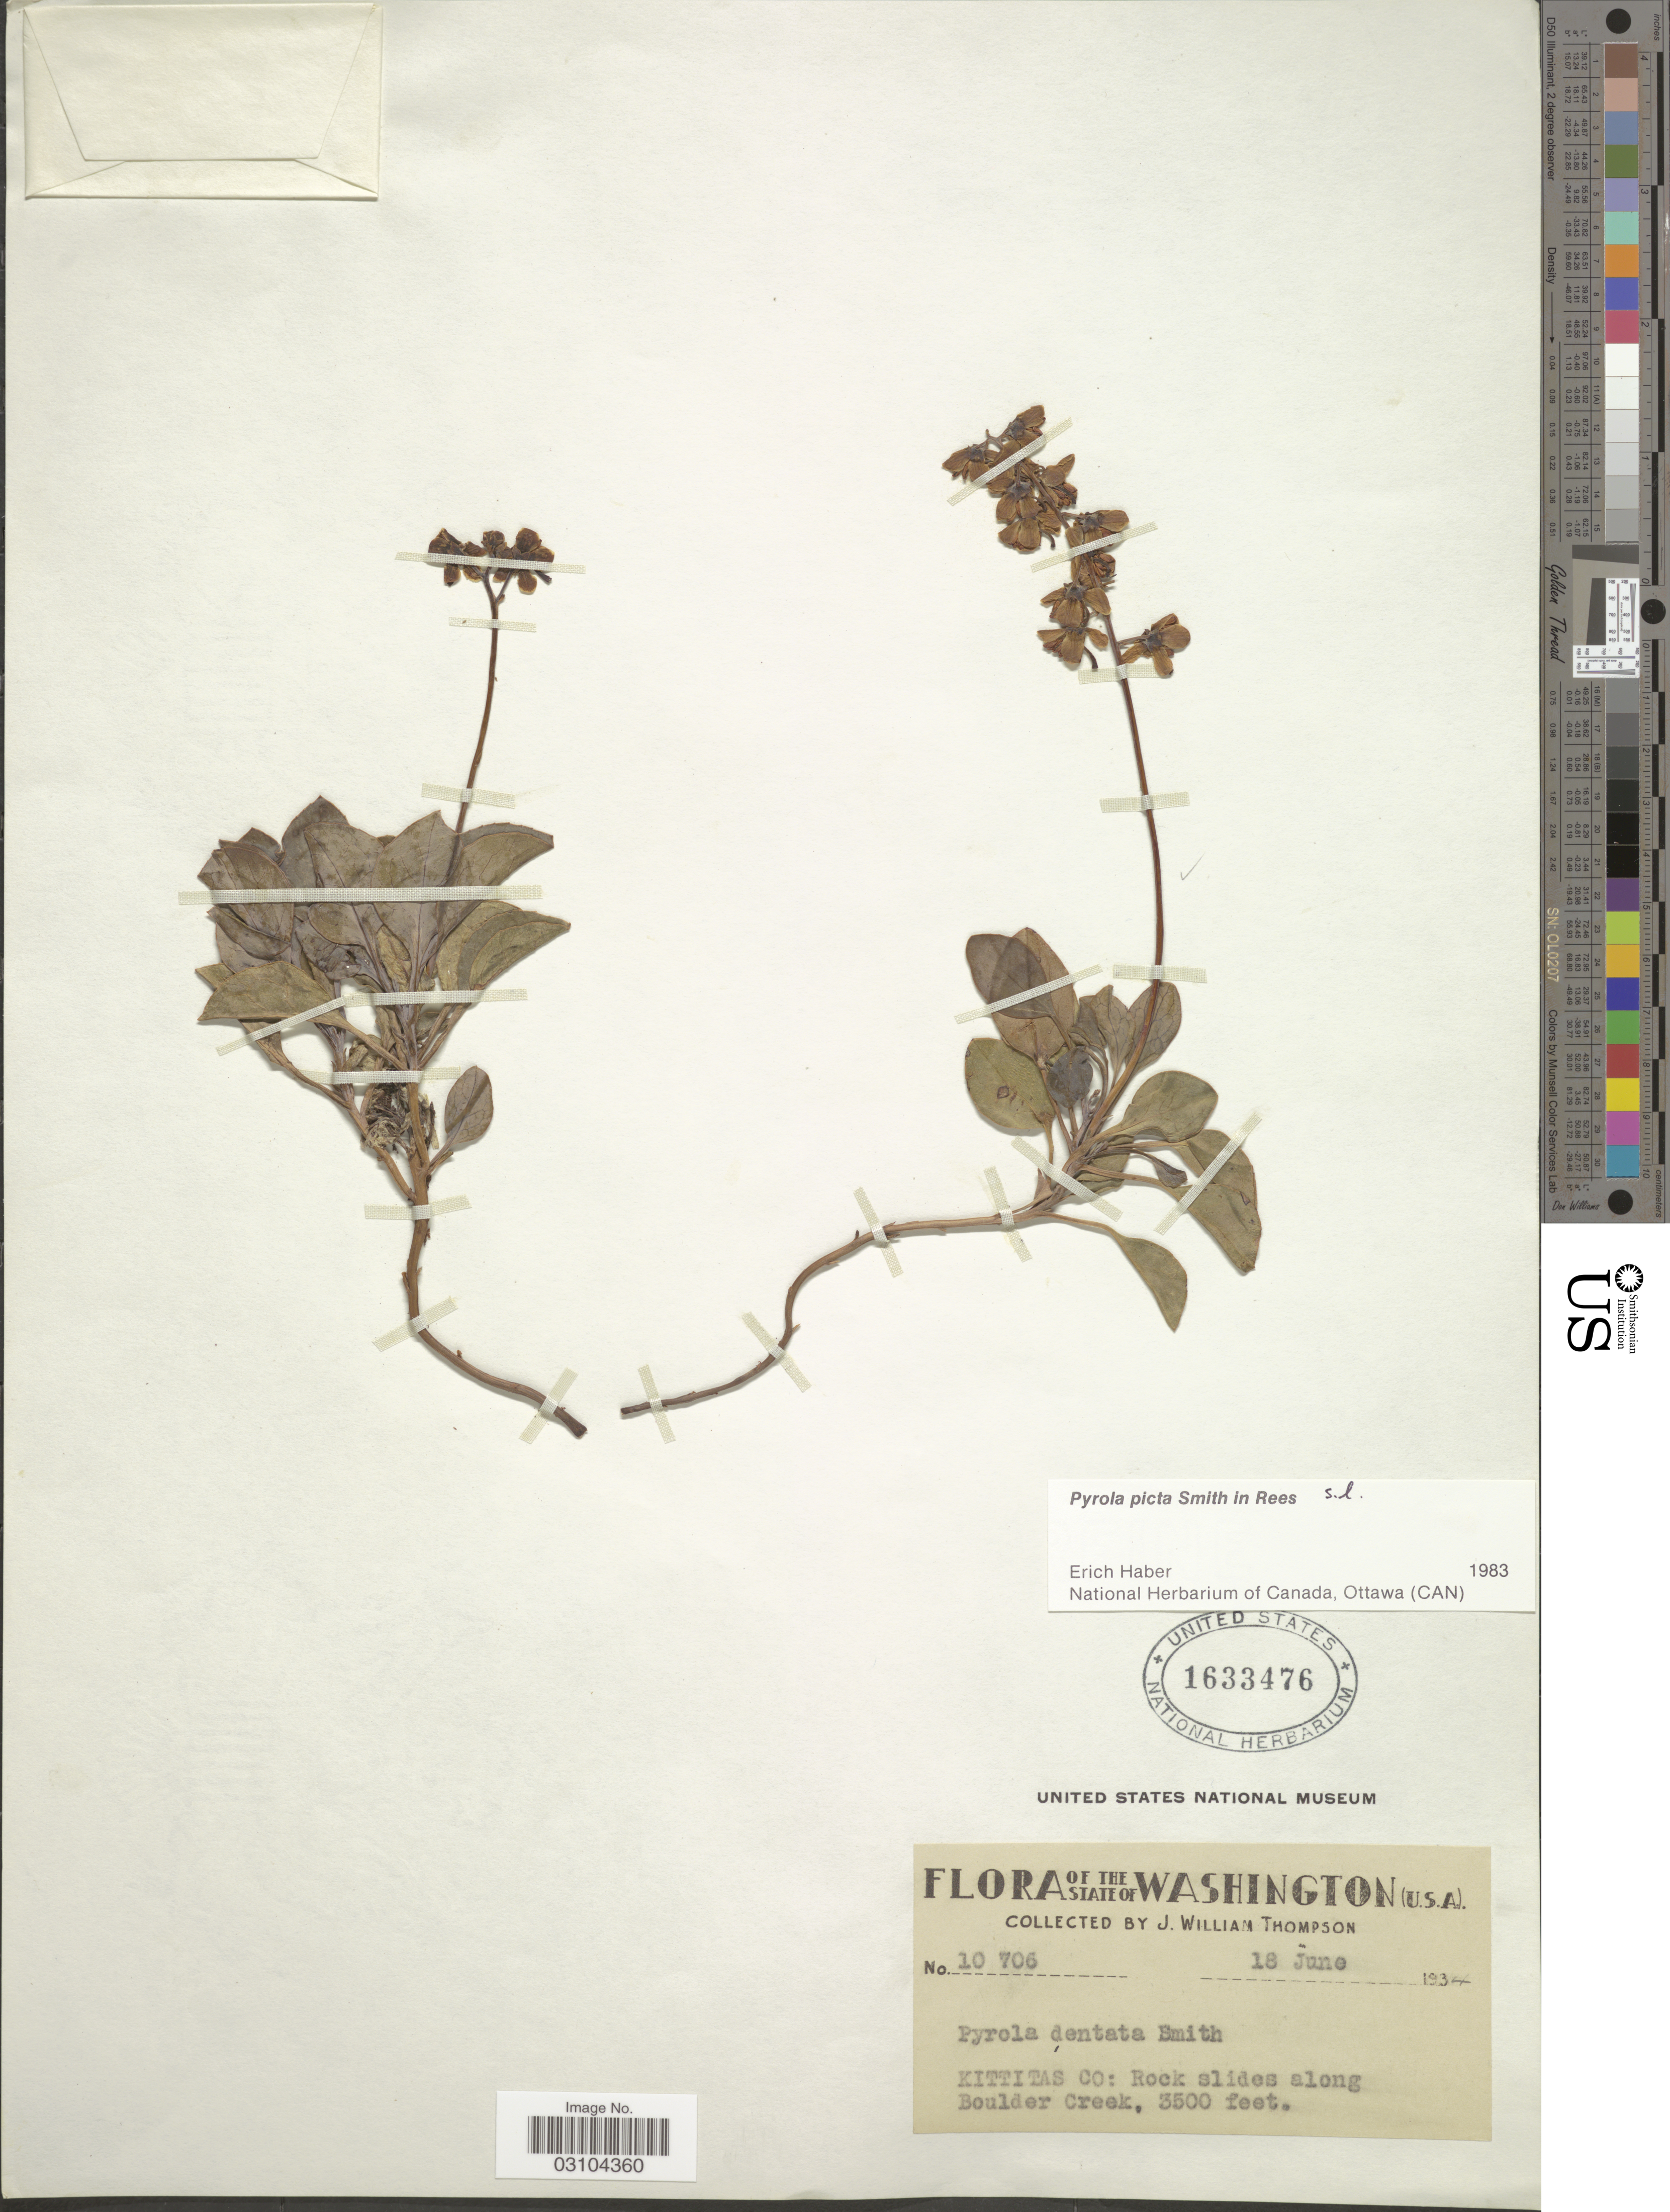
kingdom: Plantae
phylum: Tracheophyta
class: Magnoliopsida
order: Ericales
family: Ericaceae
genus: Pyrola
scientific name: Pyrola picta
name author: Sm. in Rees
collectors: J. W. Thompson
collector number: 10706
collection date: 1934-06-18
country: United States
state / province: Washington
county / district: Kittitas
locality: Kittias Co: Rock slides along Boulder Creek.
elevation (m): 1067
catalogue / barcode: US 1633476